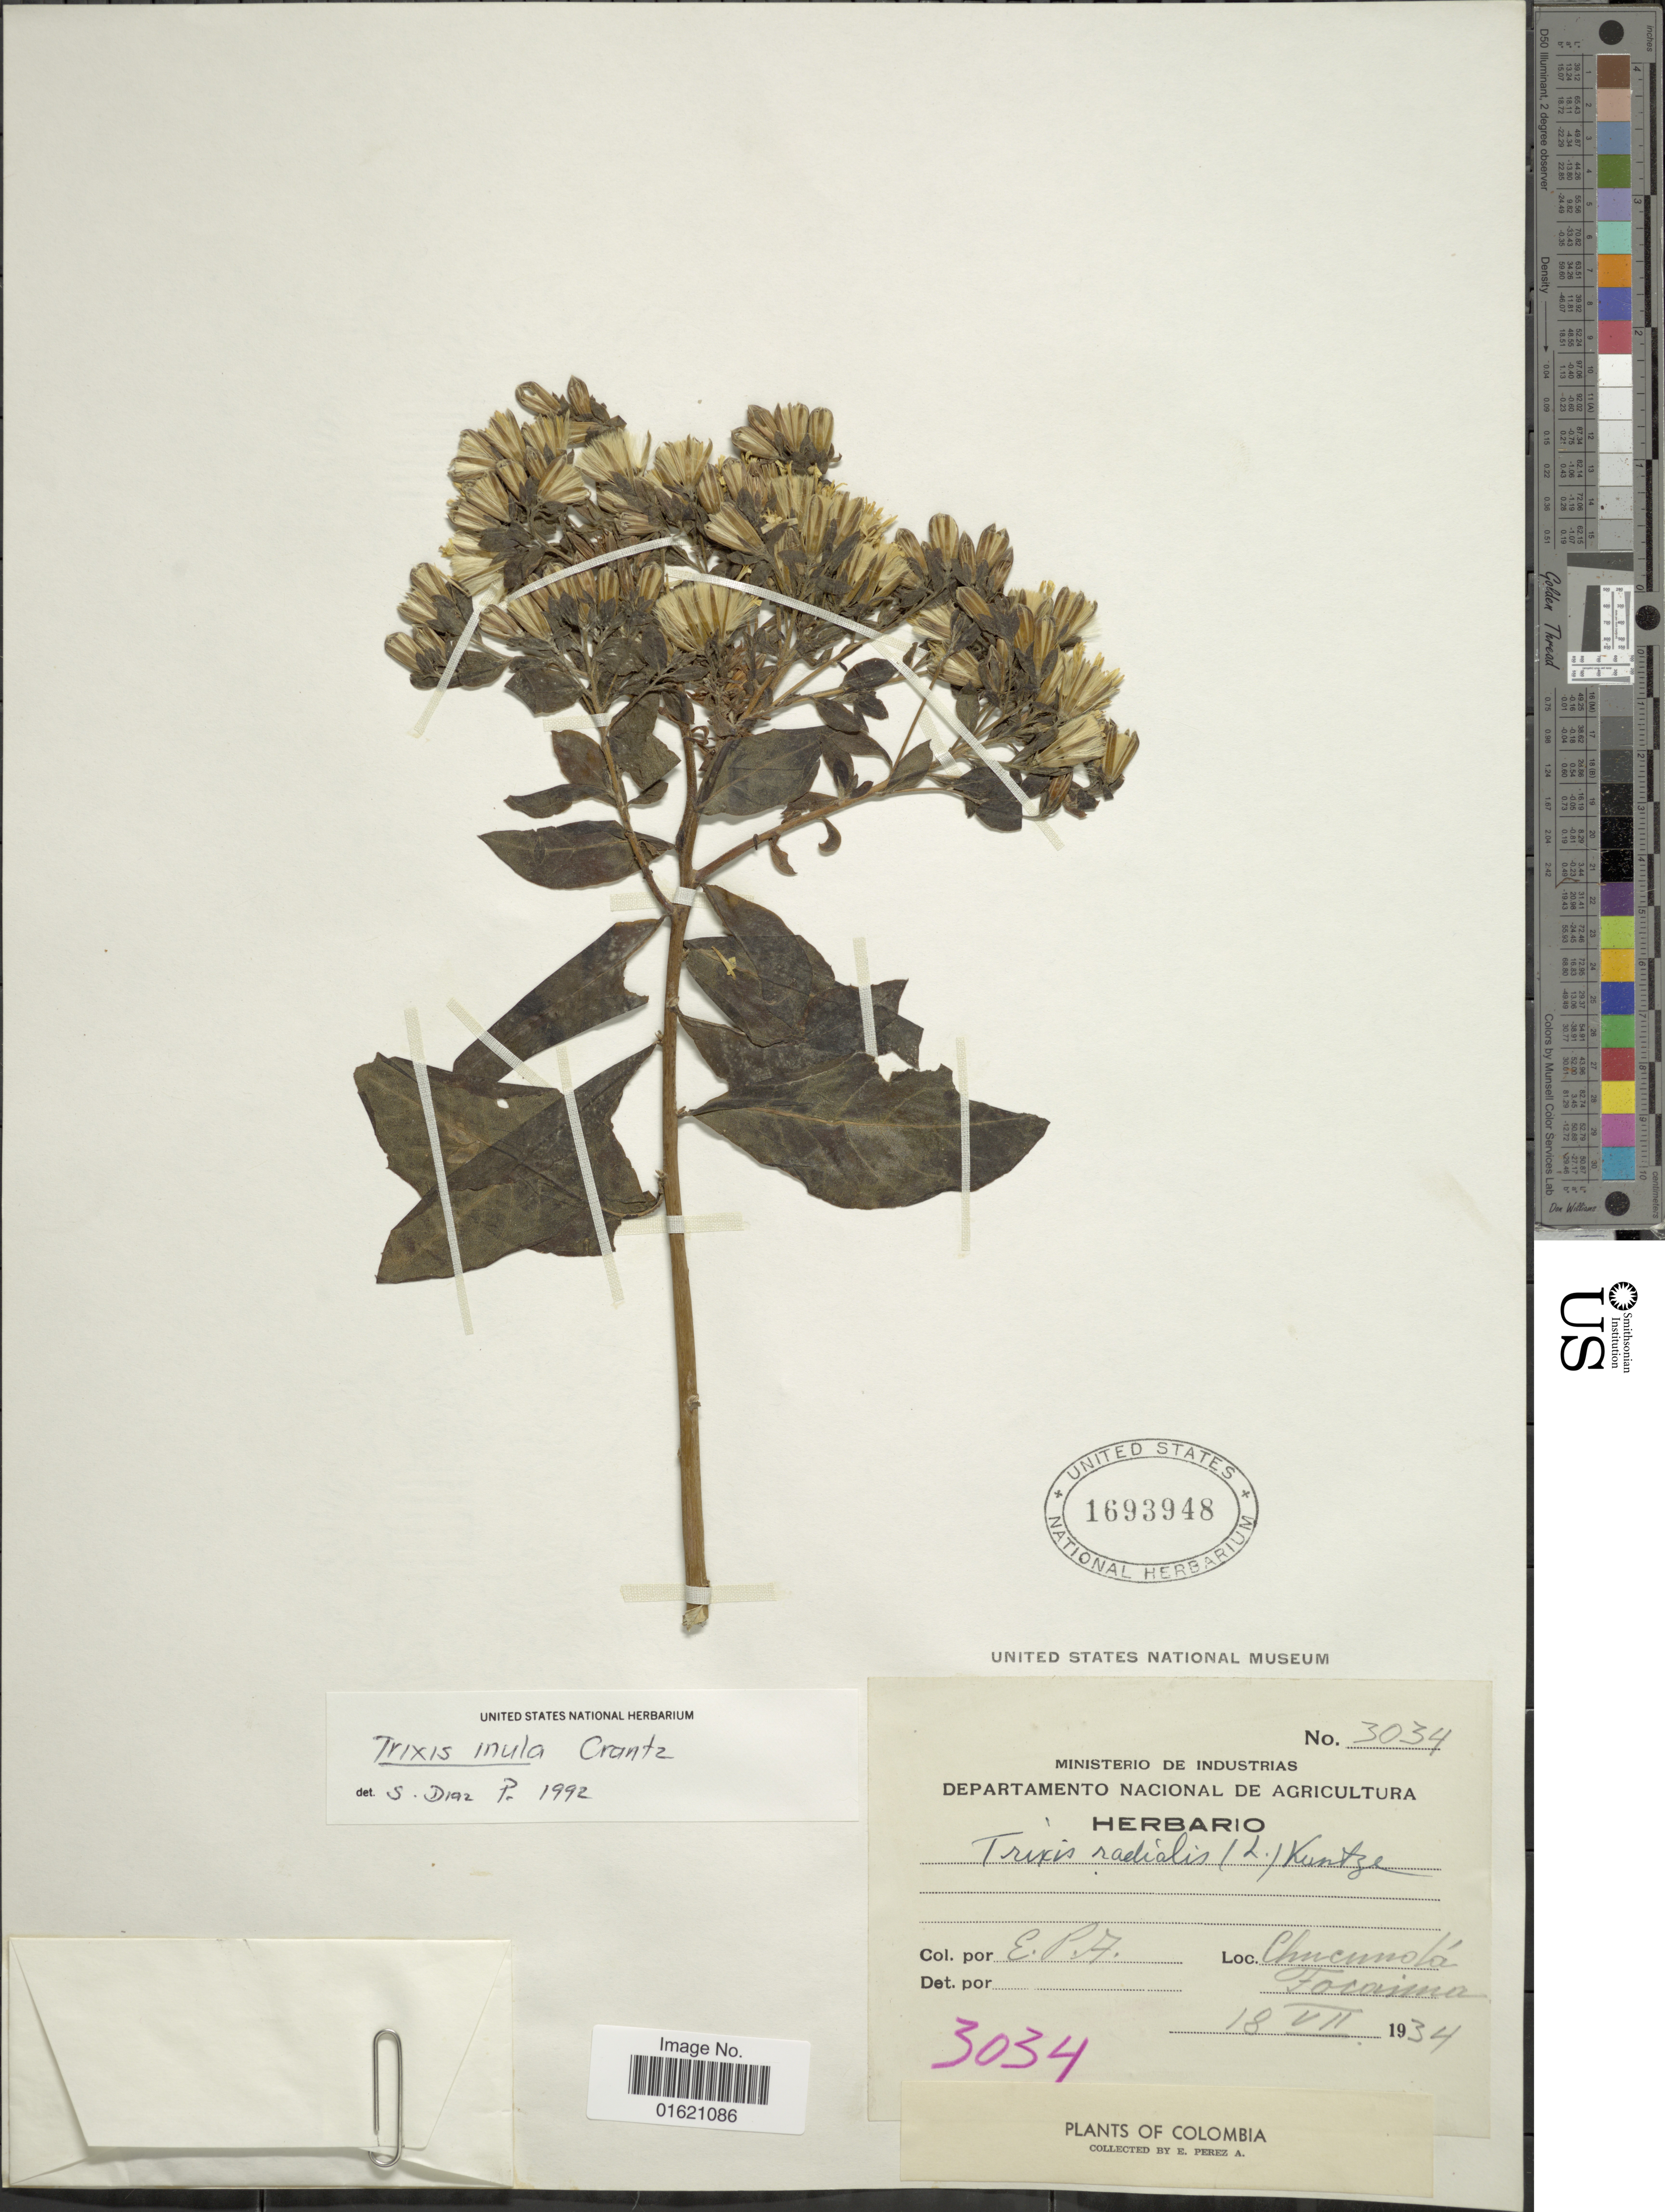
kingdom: Plantae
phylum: Tracheophyta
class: Magnoliopsida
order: Asterales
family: Asteraceae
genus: Trixis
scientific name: Trixis inula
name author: Crantz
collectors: E. Pérez Arbeláez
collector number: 3034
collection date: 1934-07-18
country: Colombia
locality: Chucundá, Tocaima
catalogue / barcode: US 1693948